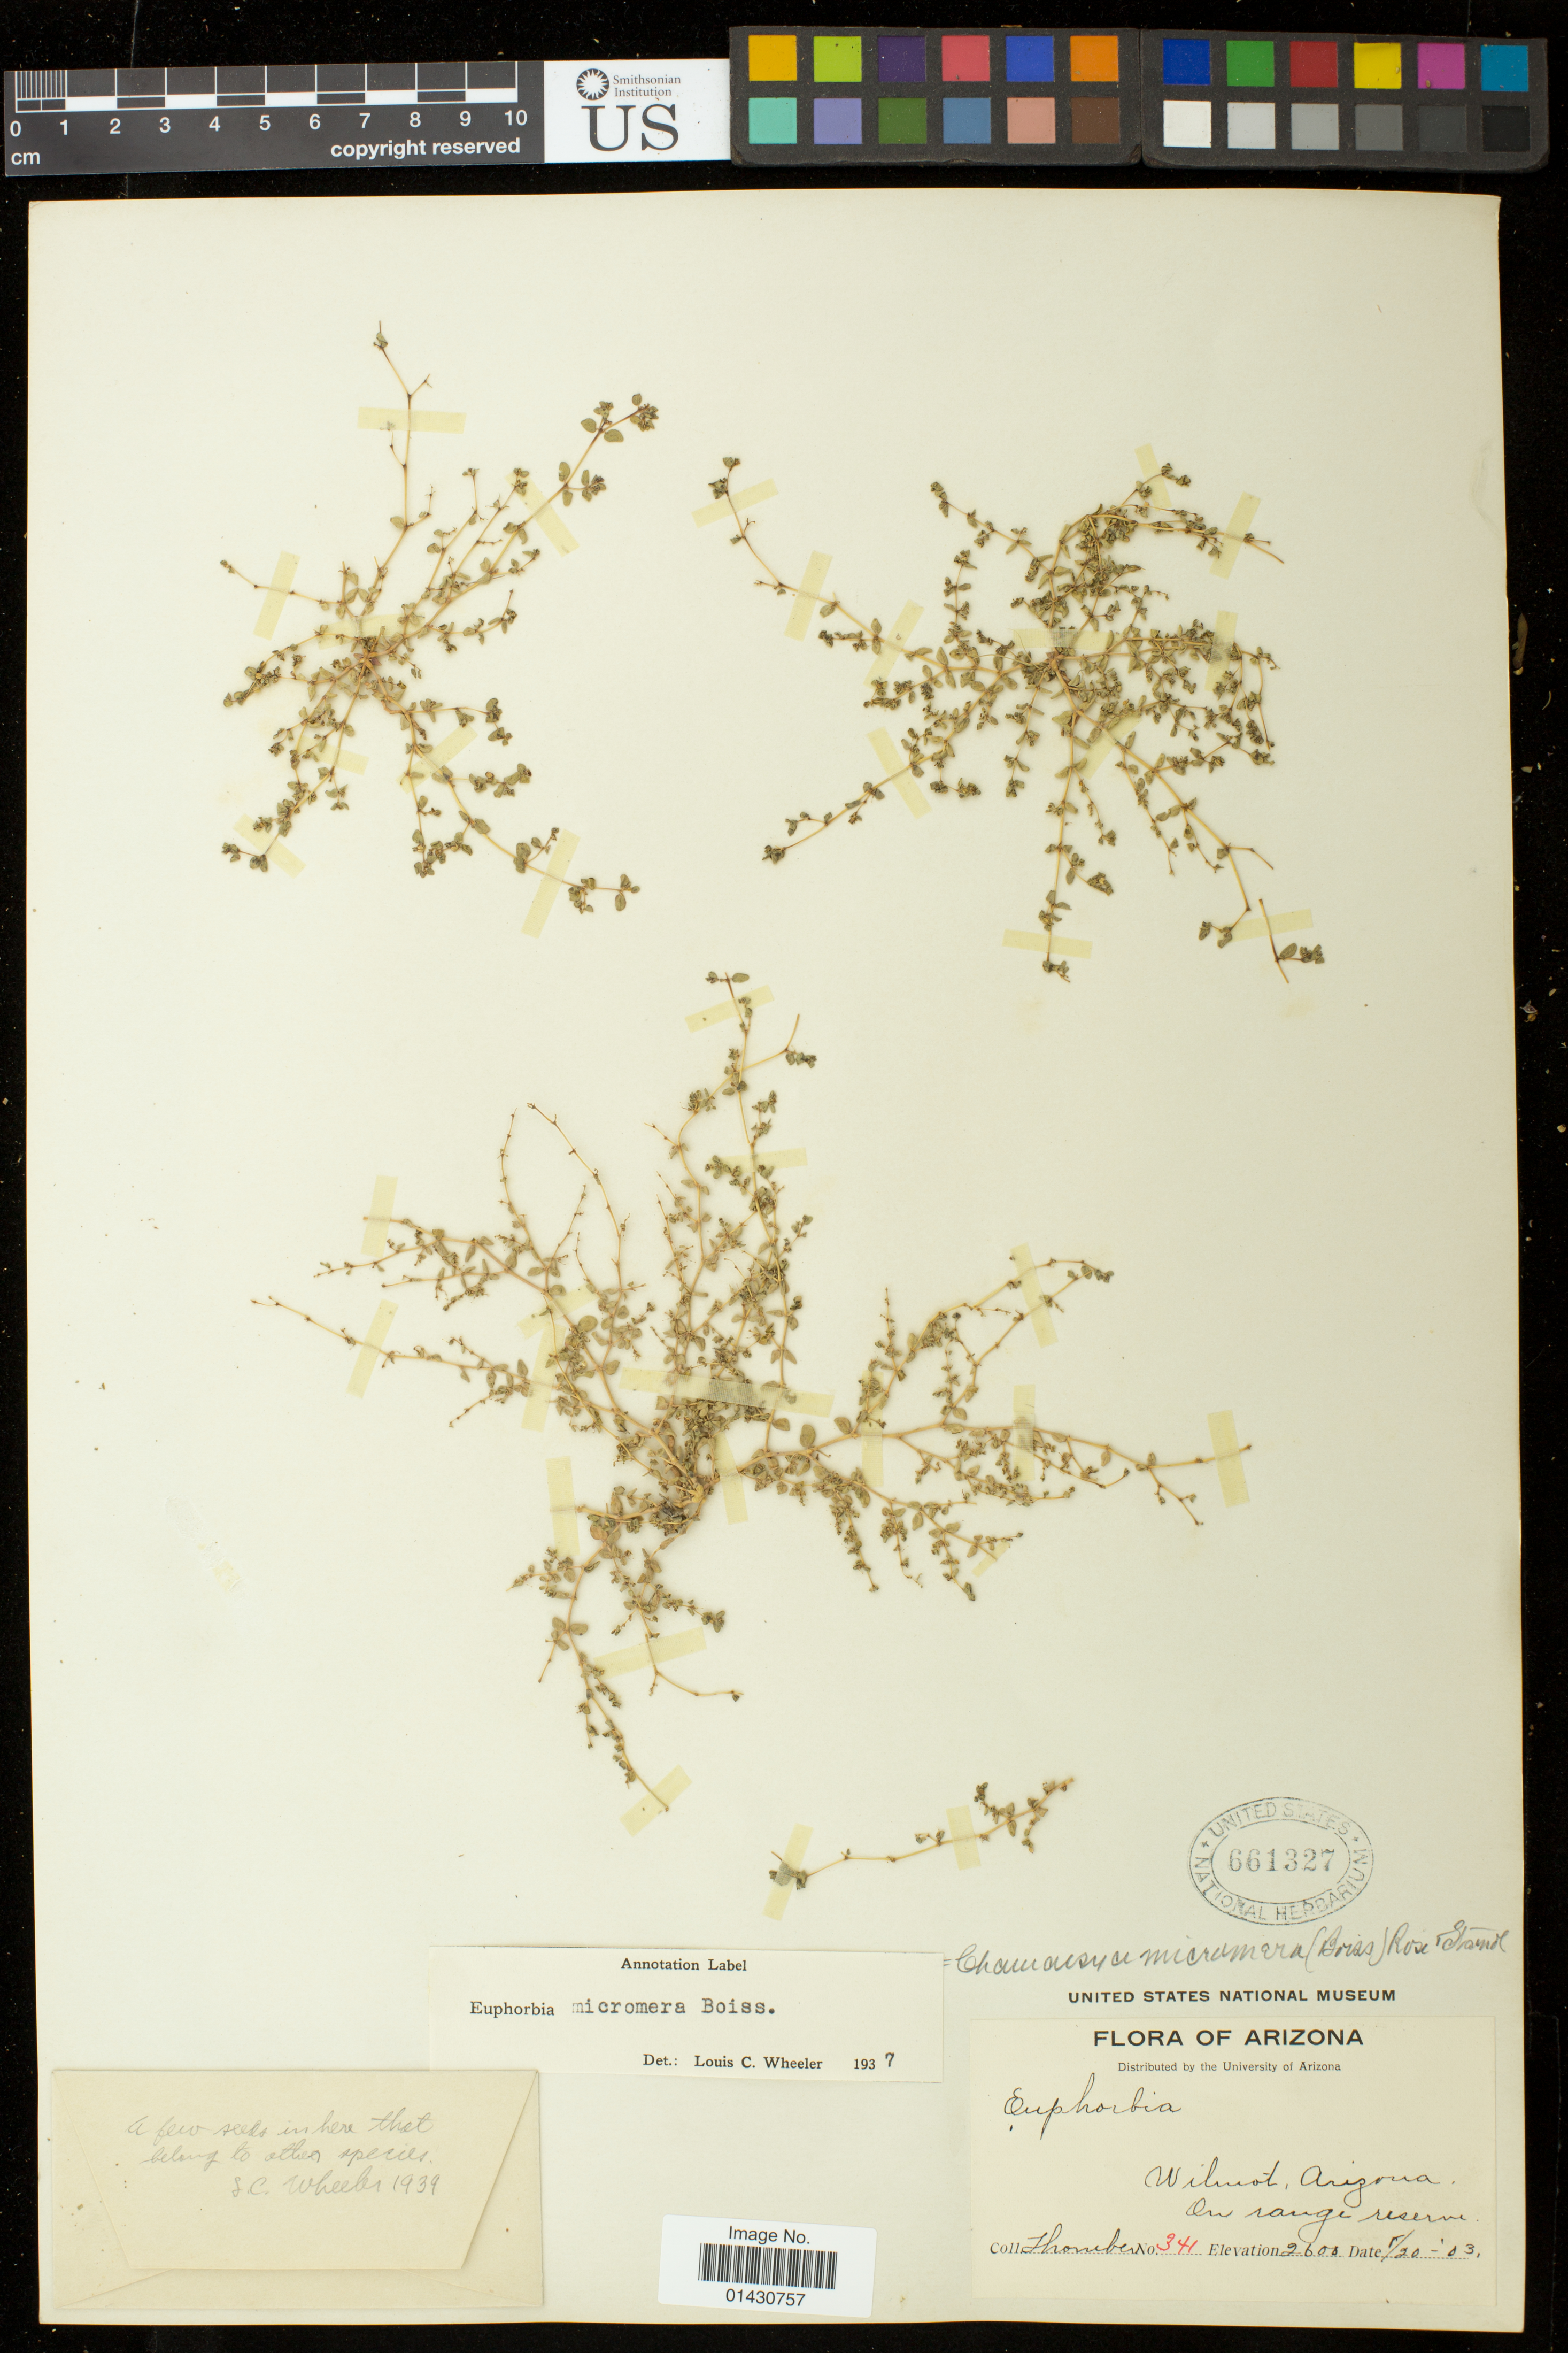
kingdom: Plantae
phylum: Tracheophyta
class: Magnoliopsida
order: Malpighiales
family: Euphorbiaceae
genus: Euphorbia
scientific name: Euphorbia micromera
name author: Boiss.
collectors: J. Thornber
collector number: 341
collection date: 1903-05-20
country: United States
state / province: Arizona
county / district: Pima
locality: Wilmot; On range reserve.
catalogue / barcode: US 661327